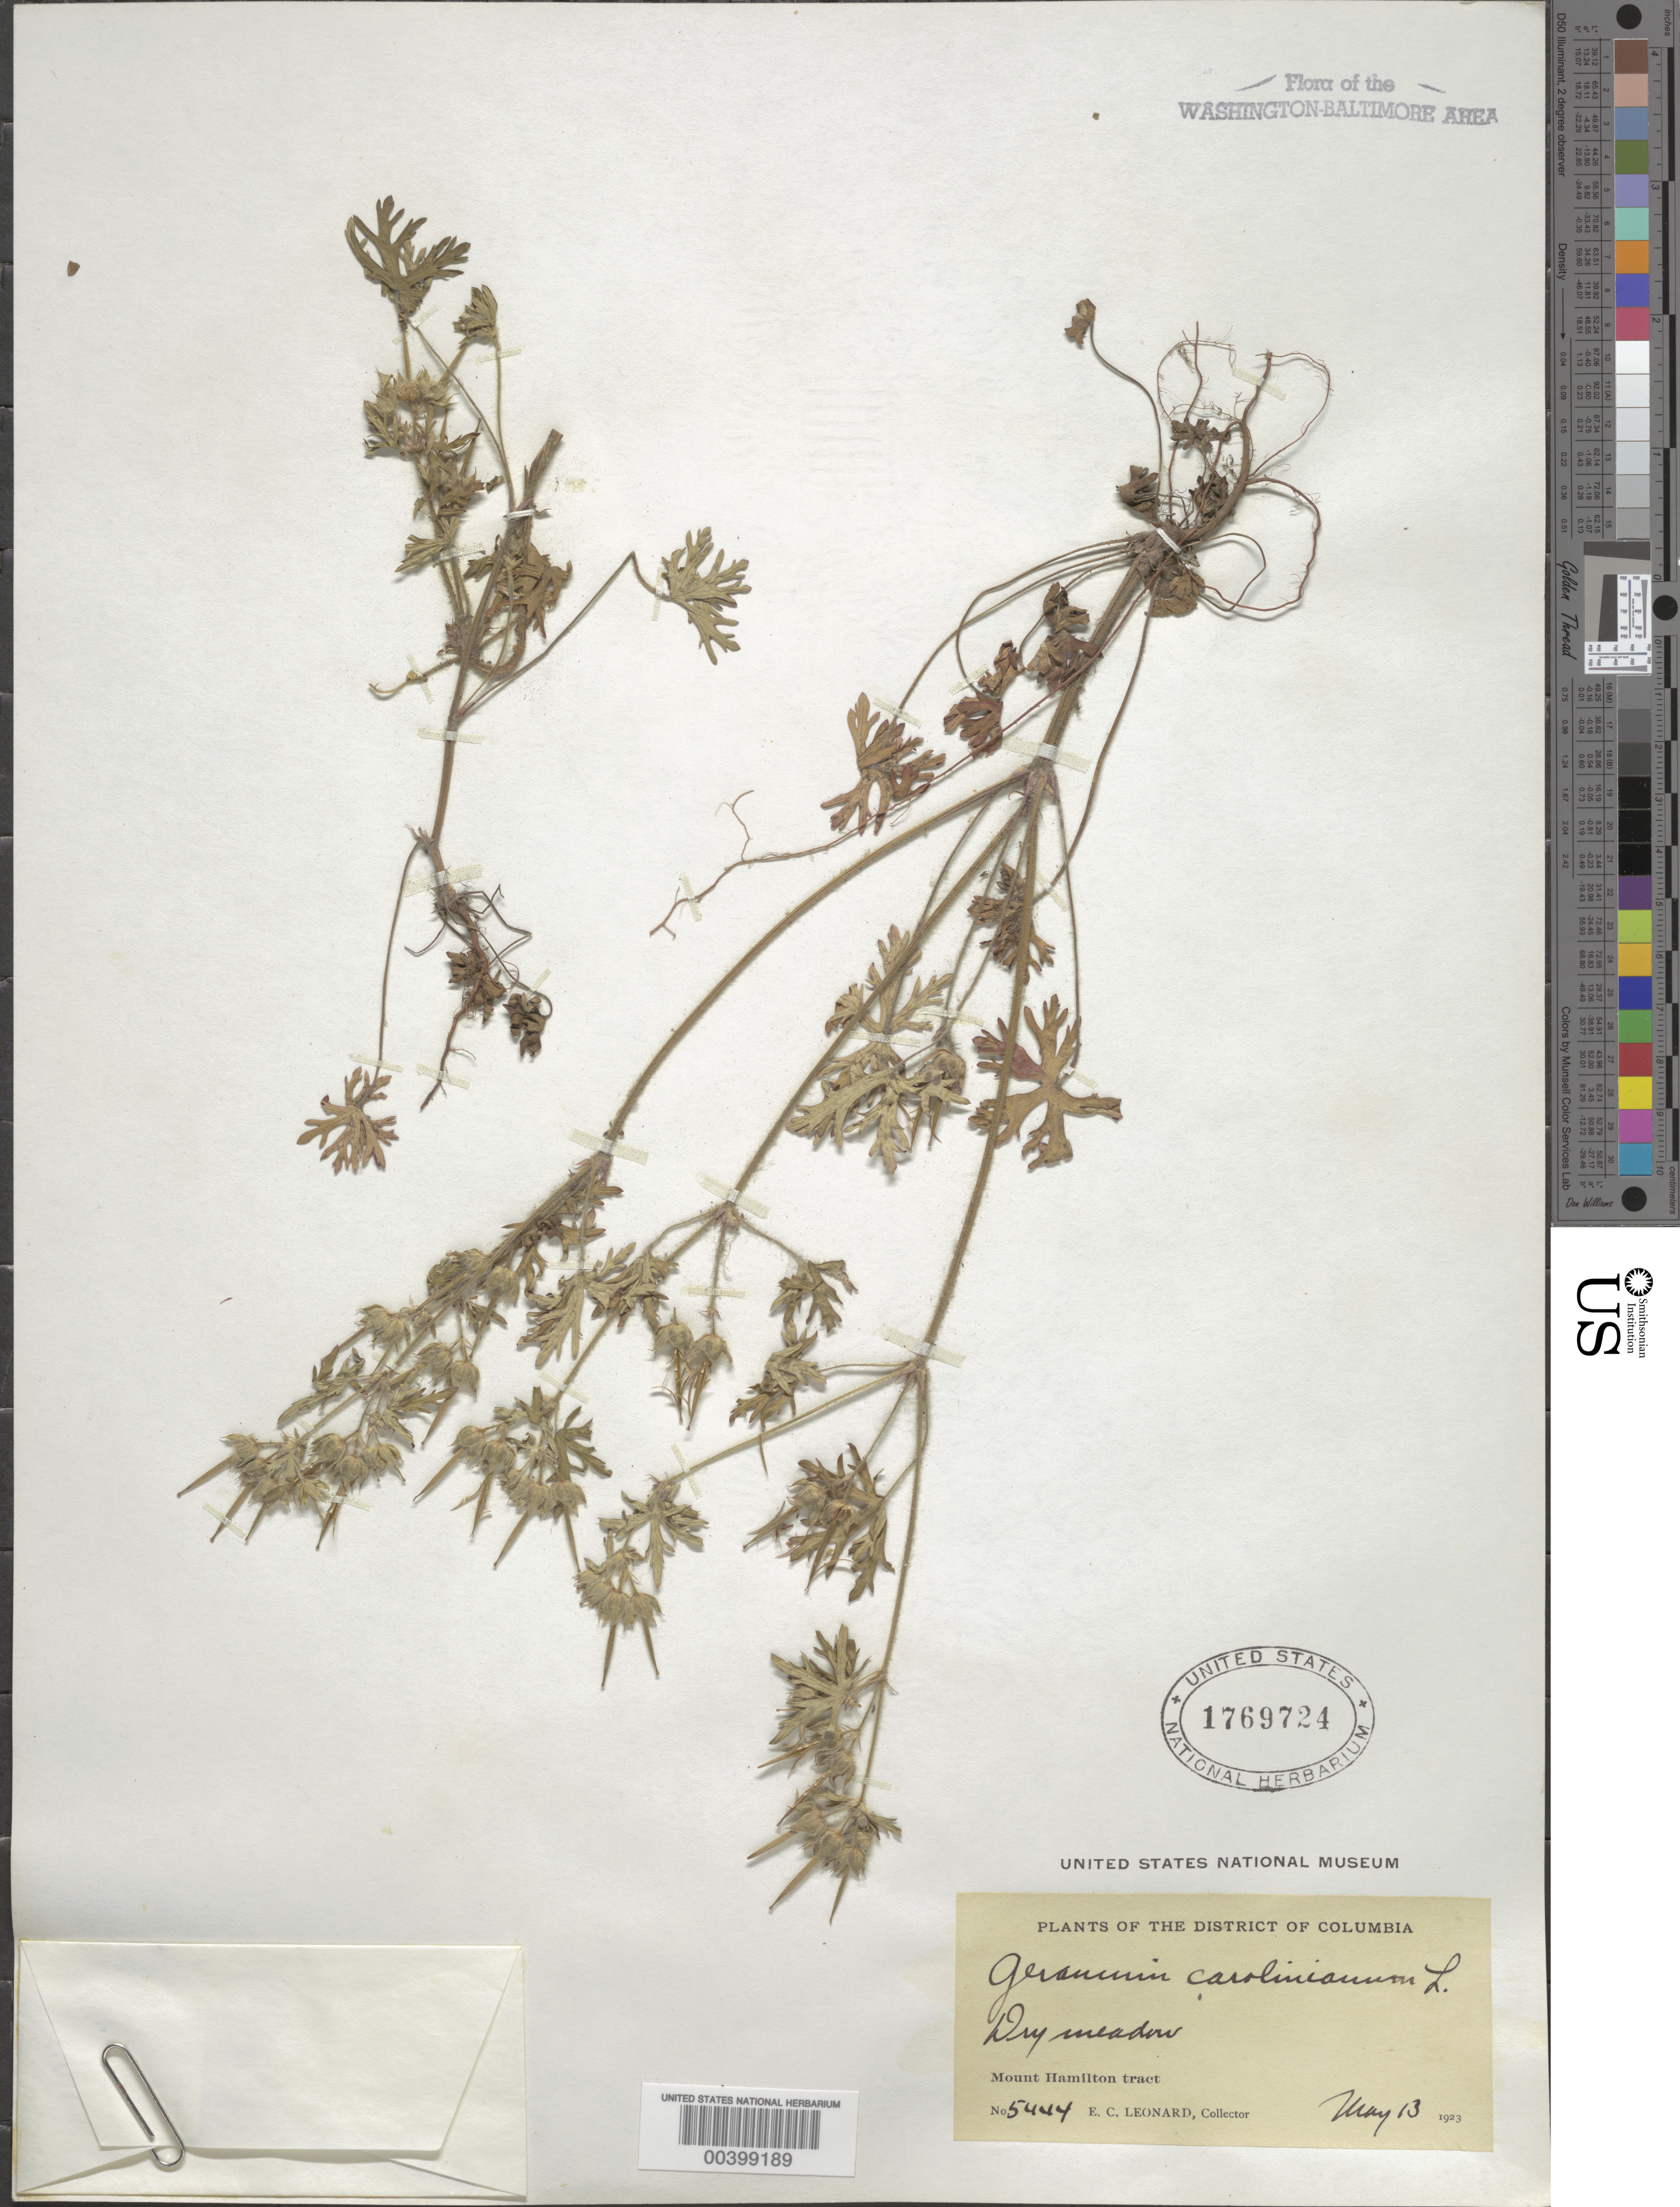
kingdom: Plantae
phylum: Tracheophyta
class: Magnoliopsida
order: Geraniales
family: Geraniaceae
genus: Geranium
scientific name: Geranium carolinianum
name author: L.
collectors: E. C. Leonard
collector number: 5444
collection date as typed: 13 May 1923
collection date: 1923-05-13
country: United States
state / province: District of Columbia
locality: Mount Hamilton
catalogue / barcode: US 1769724